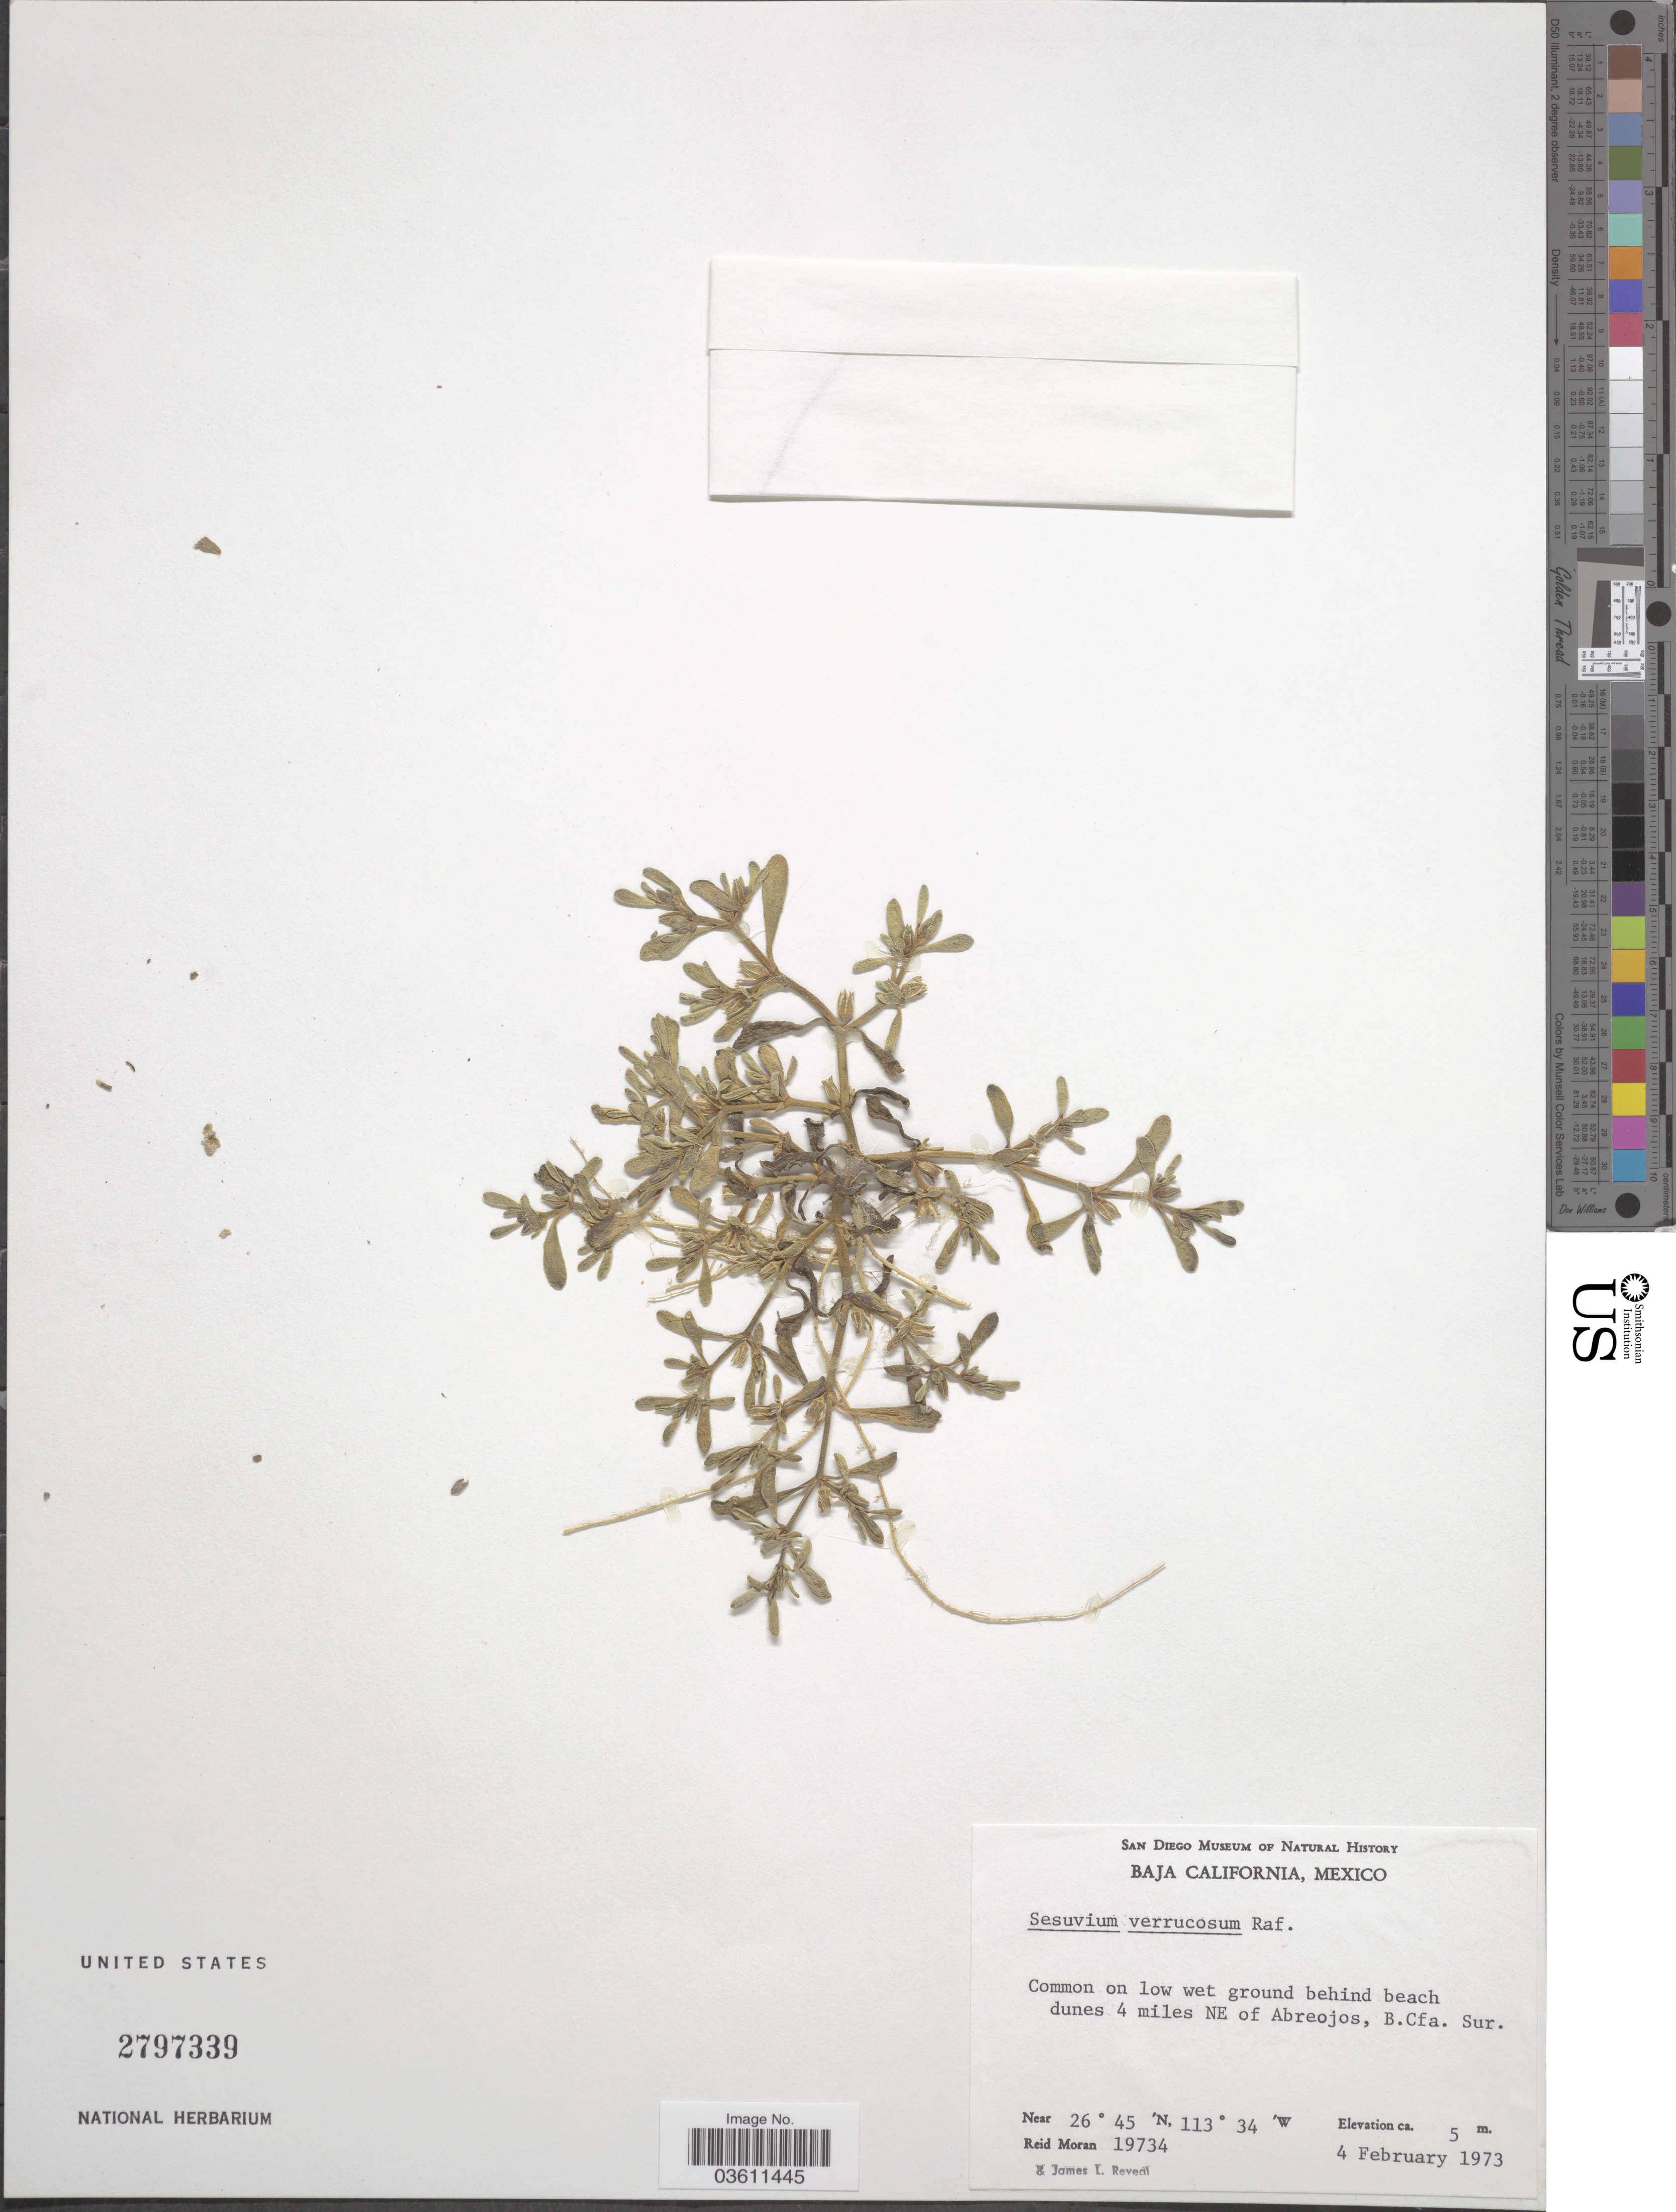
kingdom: Plantae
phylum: Tracheophyta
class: Magnoliopsida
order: Caryophyllales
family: Aizoaceae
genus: Sesuvium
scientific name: Sesuvium revolutifolium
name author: Ortega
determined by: Strong, Mark T., (BOT), Smithsonian Institution - National Museum of Natural History (UNITED STATES)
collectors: R. Moran & J. L. Reveal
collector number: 19734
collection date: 1973-02-04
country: Mexico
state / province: Baja California Sur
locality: Behind beach dunes 4 miles NE of Abreojos.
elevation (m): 5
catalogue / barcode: US 2797339